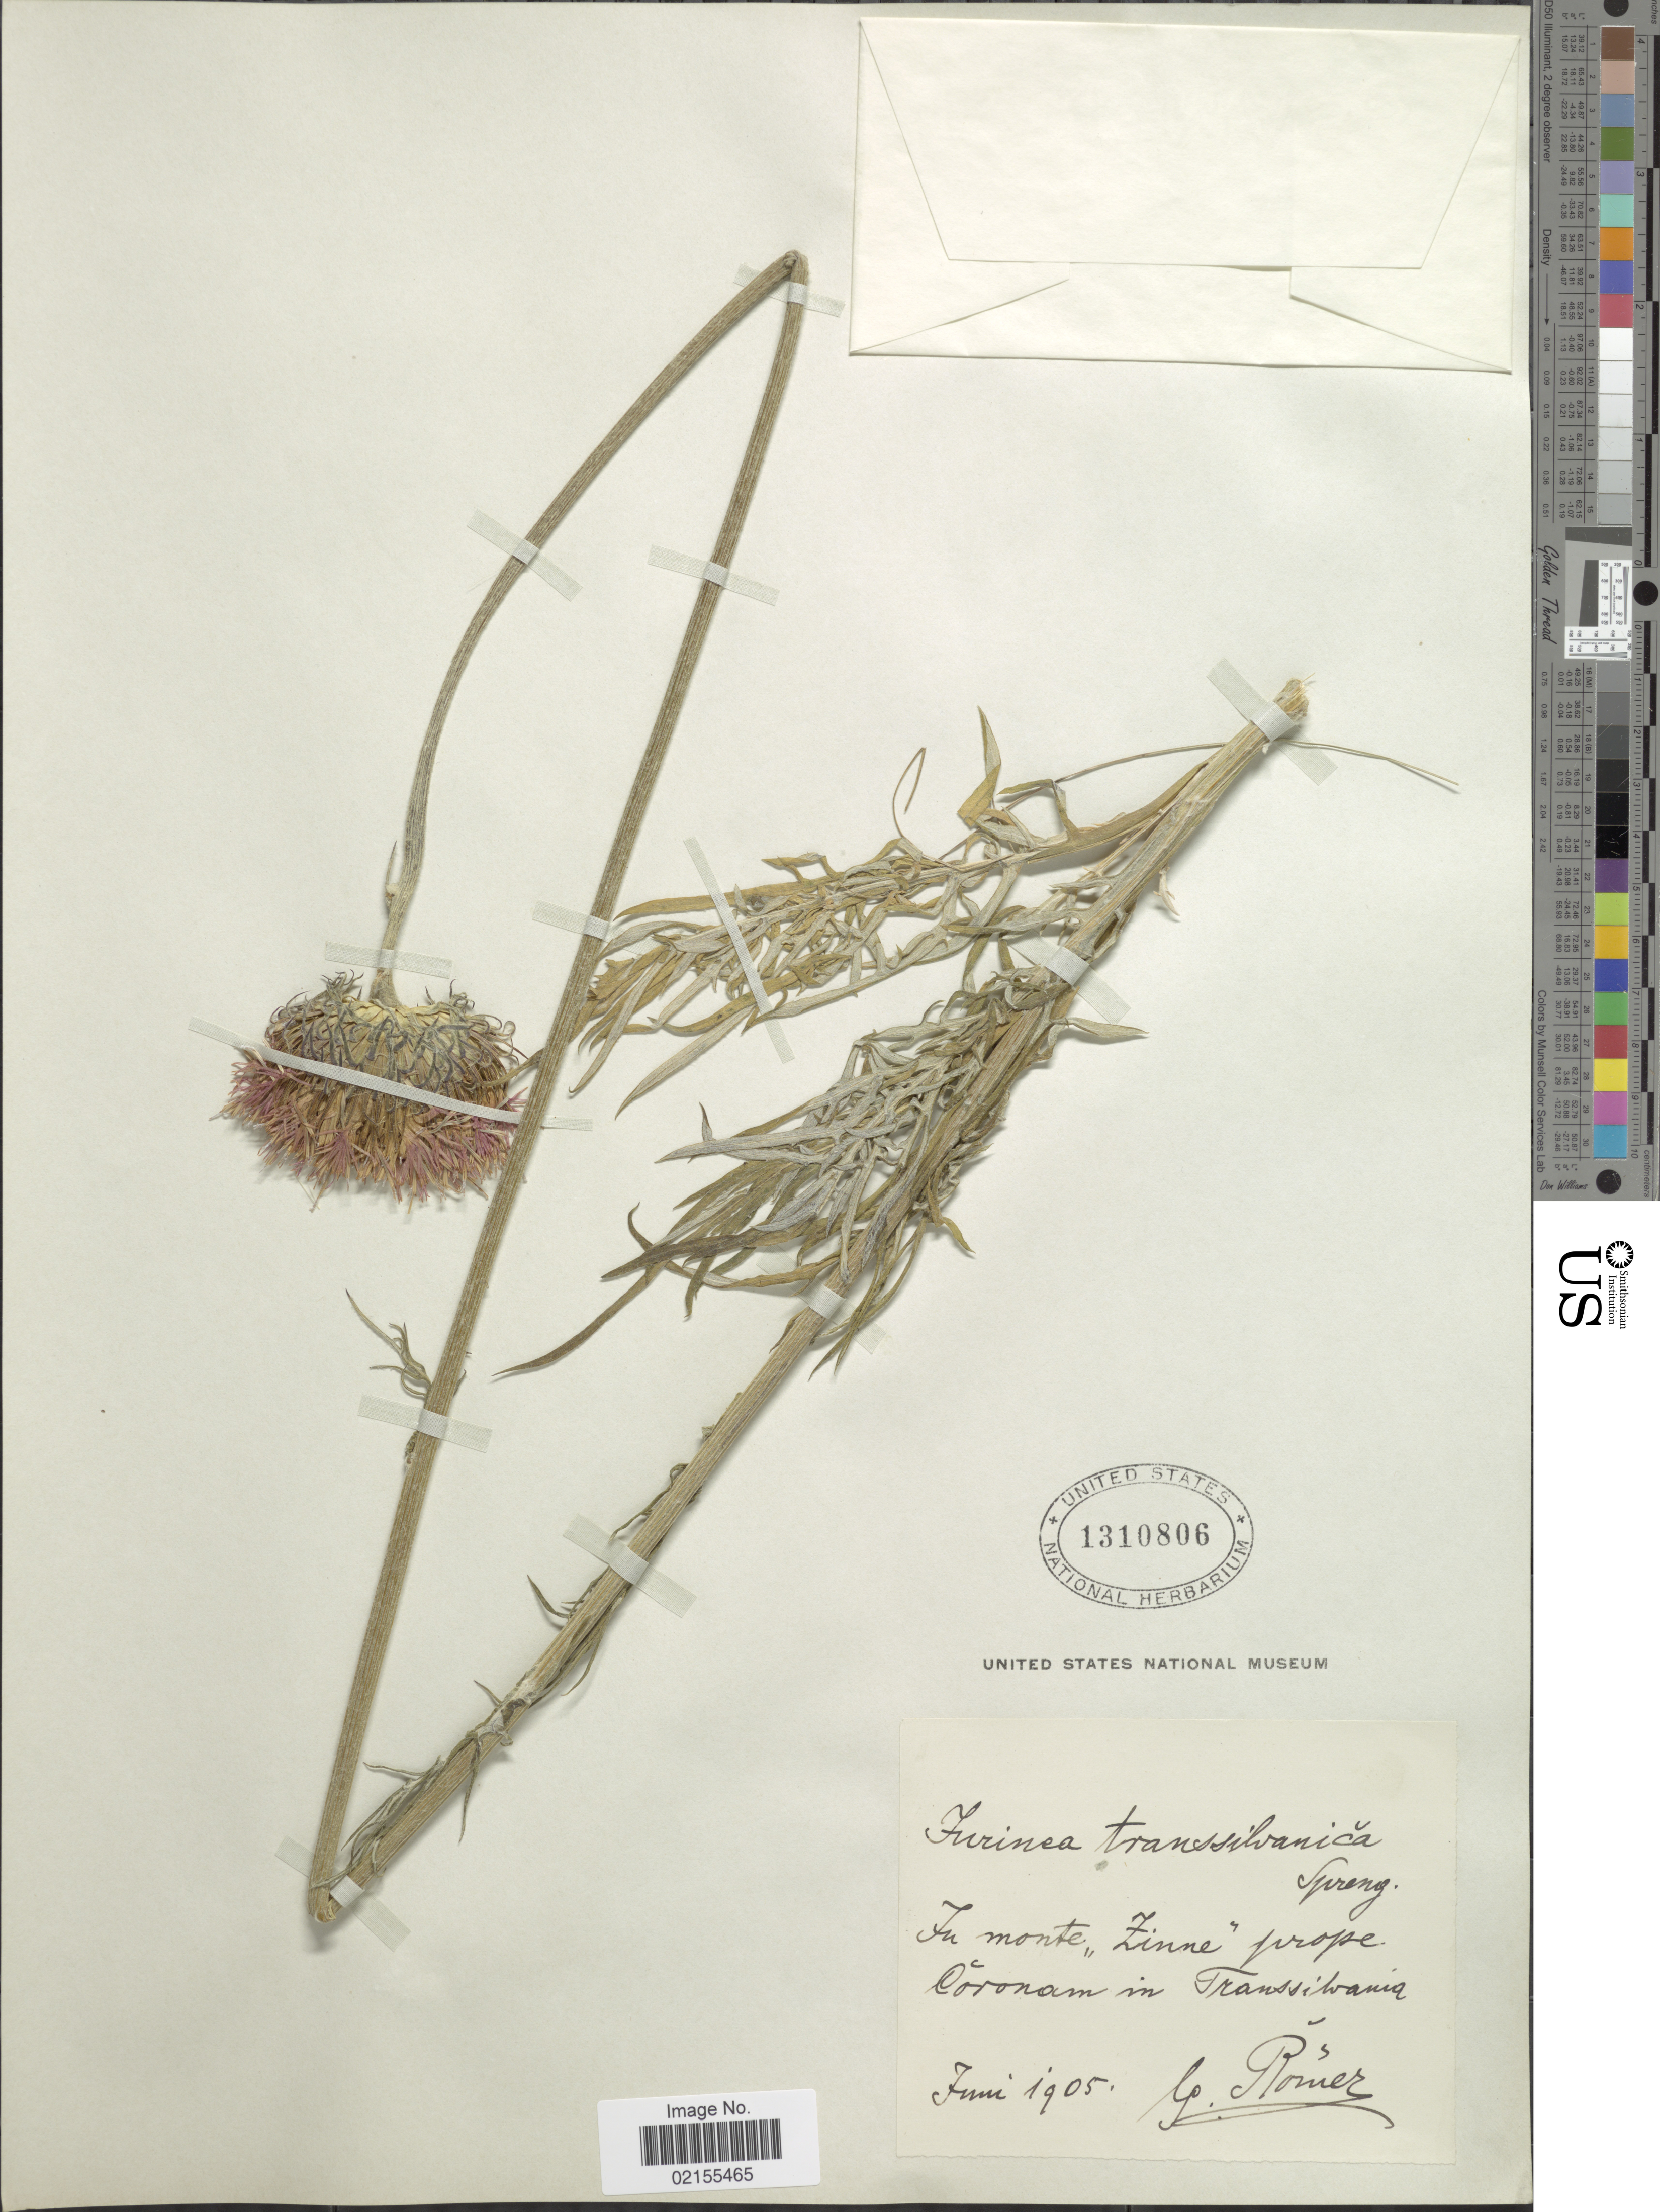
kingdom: Plantae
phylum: Tracheophyta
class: Magnoliopsida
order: Asterales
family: Asteraceae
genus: Jurinea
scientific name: Jurinea transsilvanica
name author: (Spreng.) Simonk.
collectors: G. Romer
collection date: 1905-06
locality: Monte Zinne, prope Coronam in Transsilvania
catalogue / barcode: US 1310806